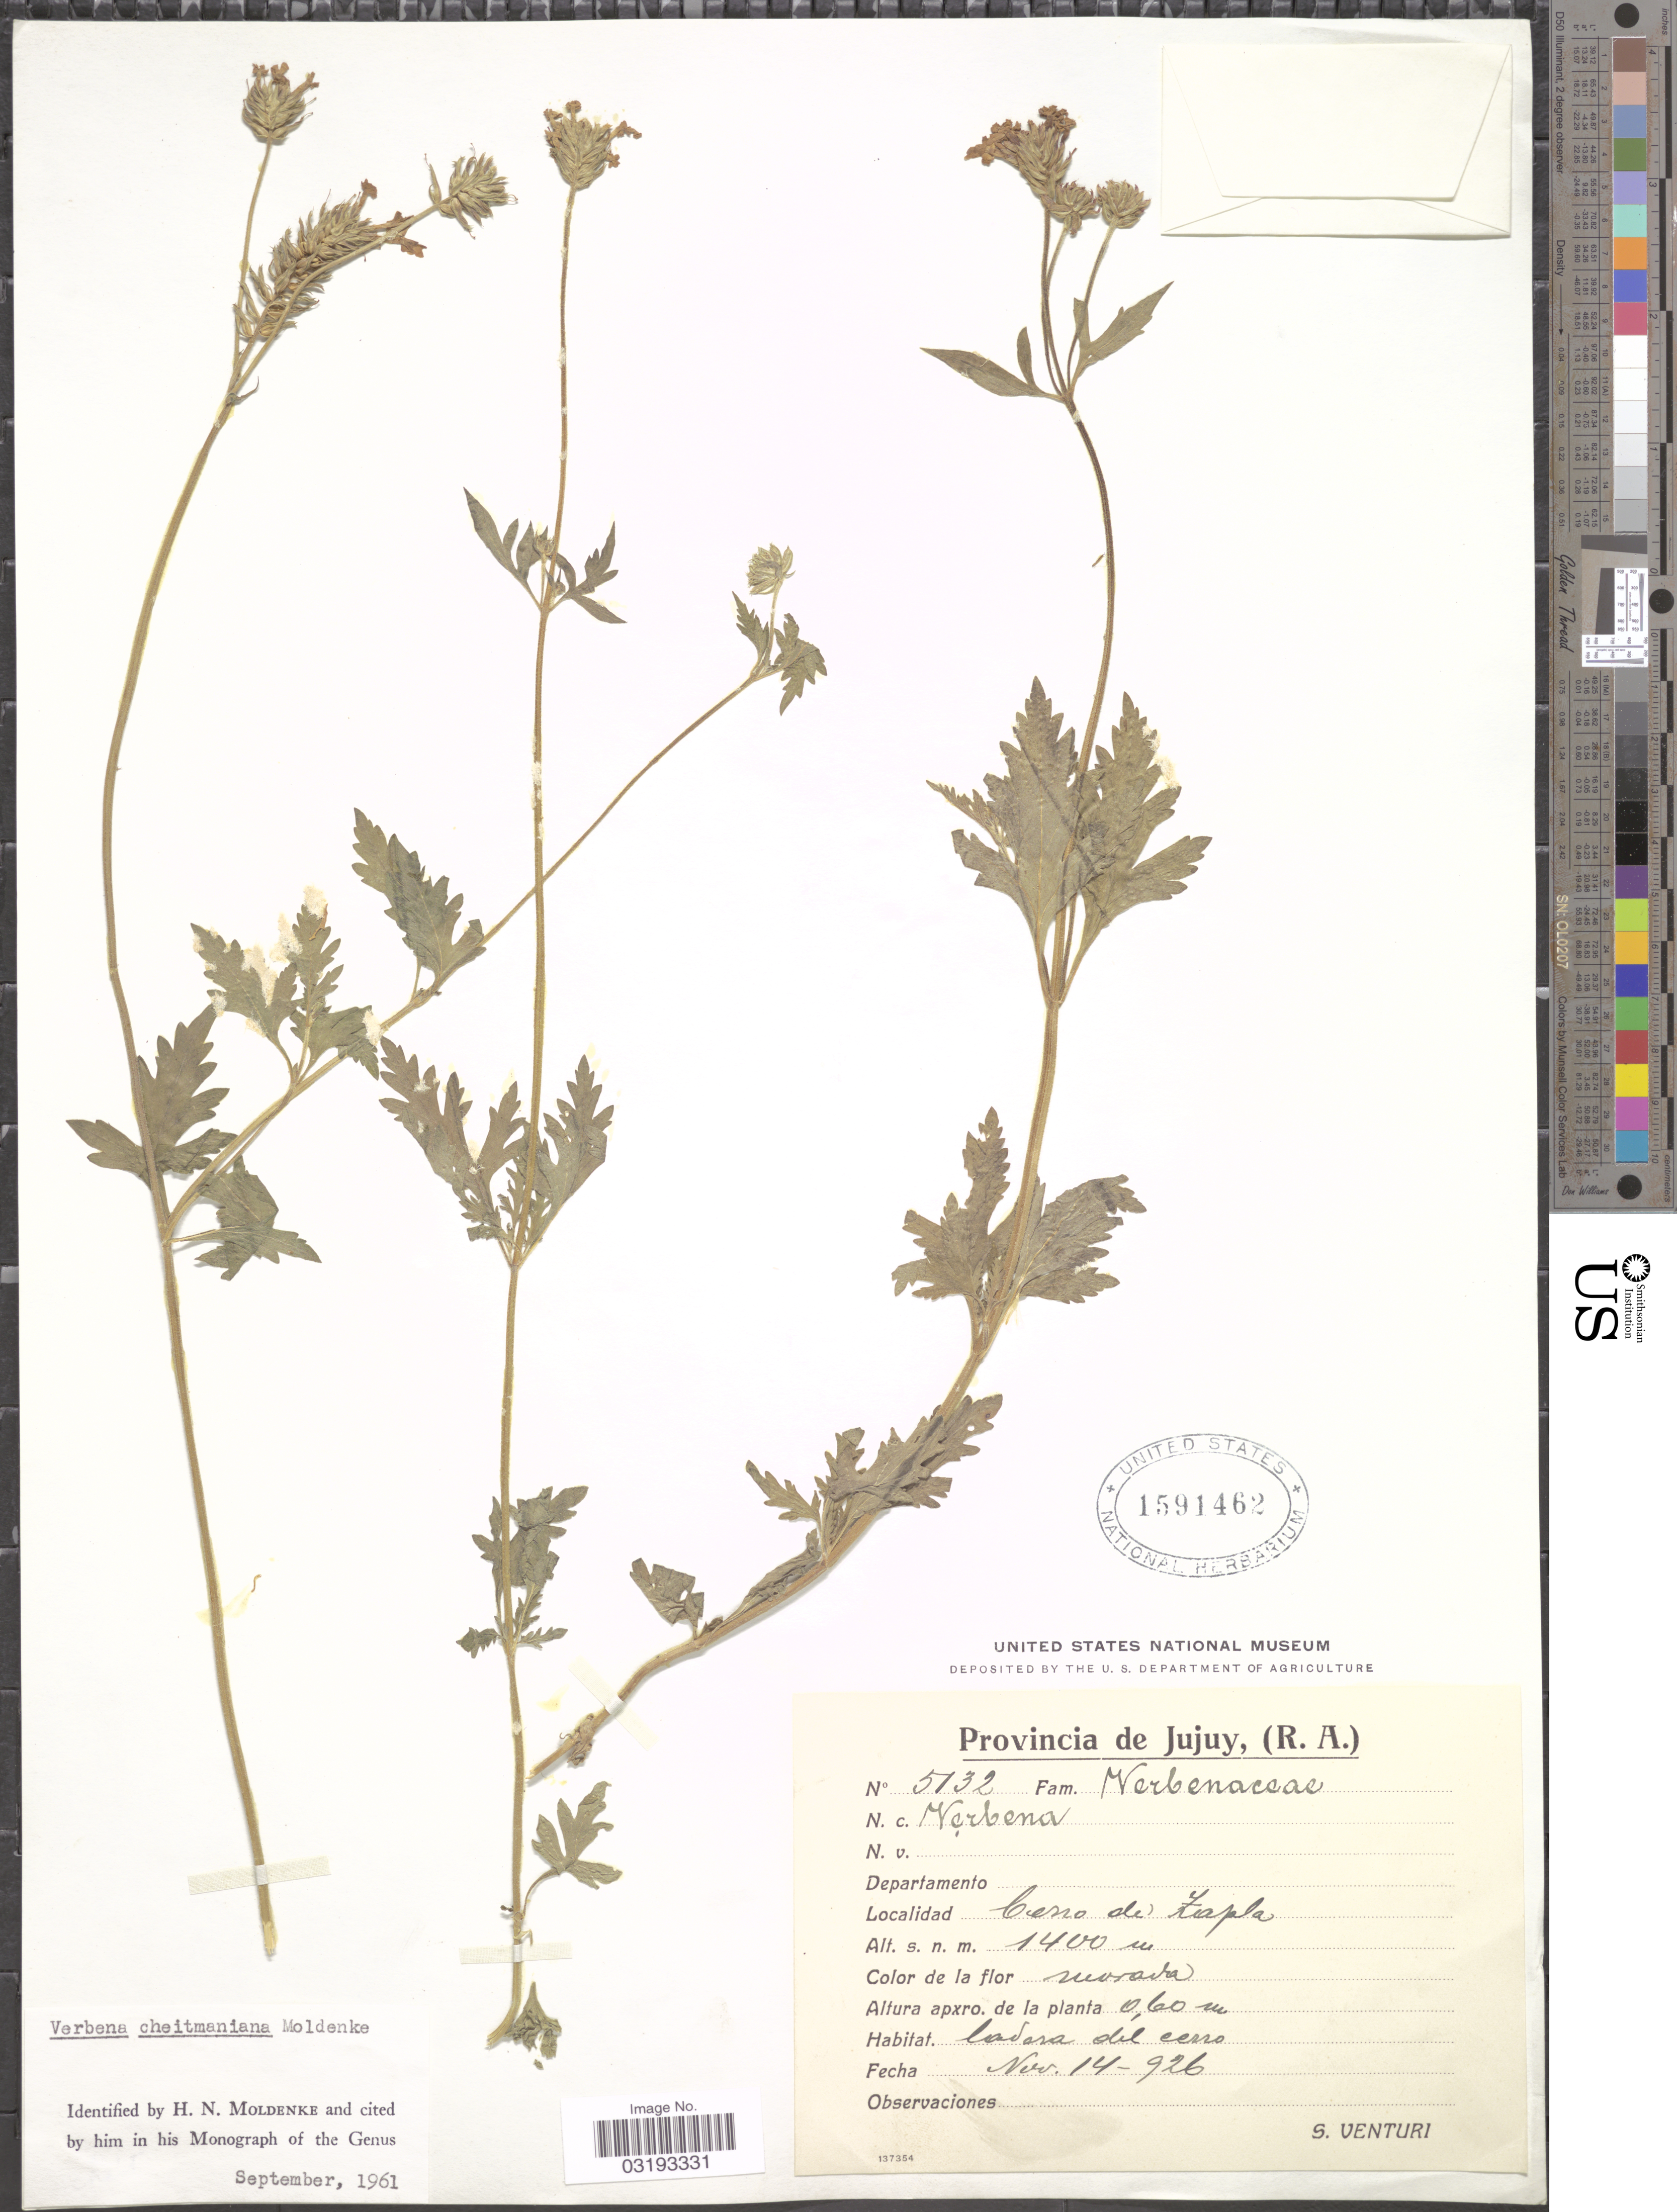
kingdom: Plantae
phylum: Tracheophyta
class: Magnoliopsida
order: Lamiales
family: Verbenaceae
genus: Verbena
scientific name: Verbena cheitmaniana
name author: Moldenke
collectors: S. Venturi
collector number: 5132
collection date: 1926-11-14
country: Argentina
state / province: Jujuy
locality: Cerro de Zapla.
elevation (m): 1400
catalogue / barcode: US 1591462